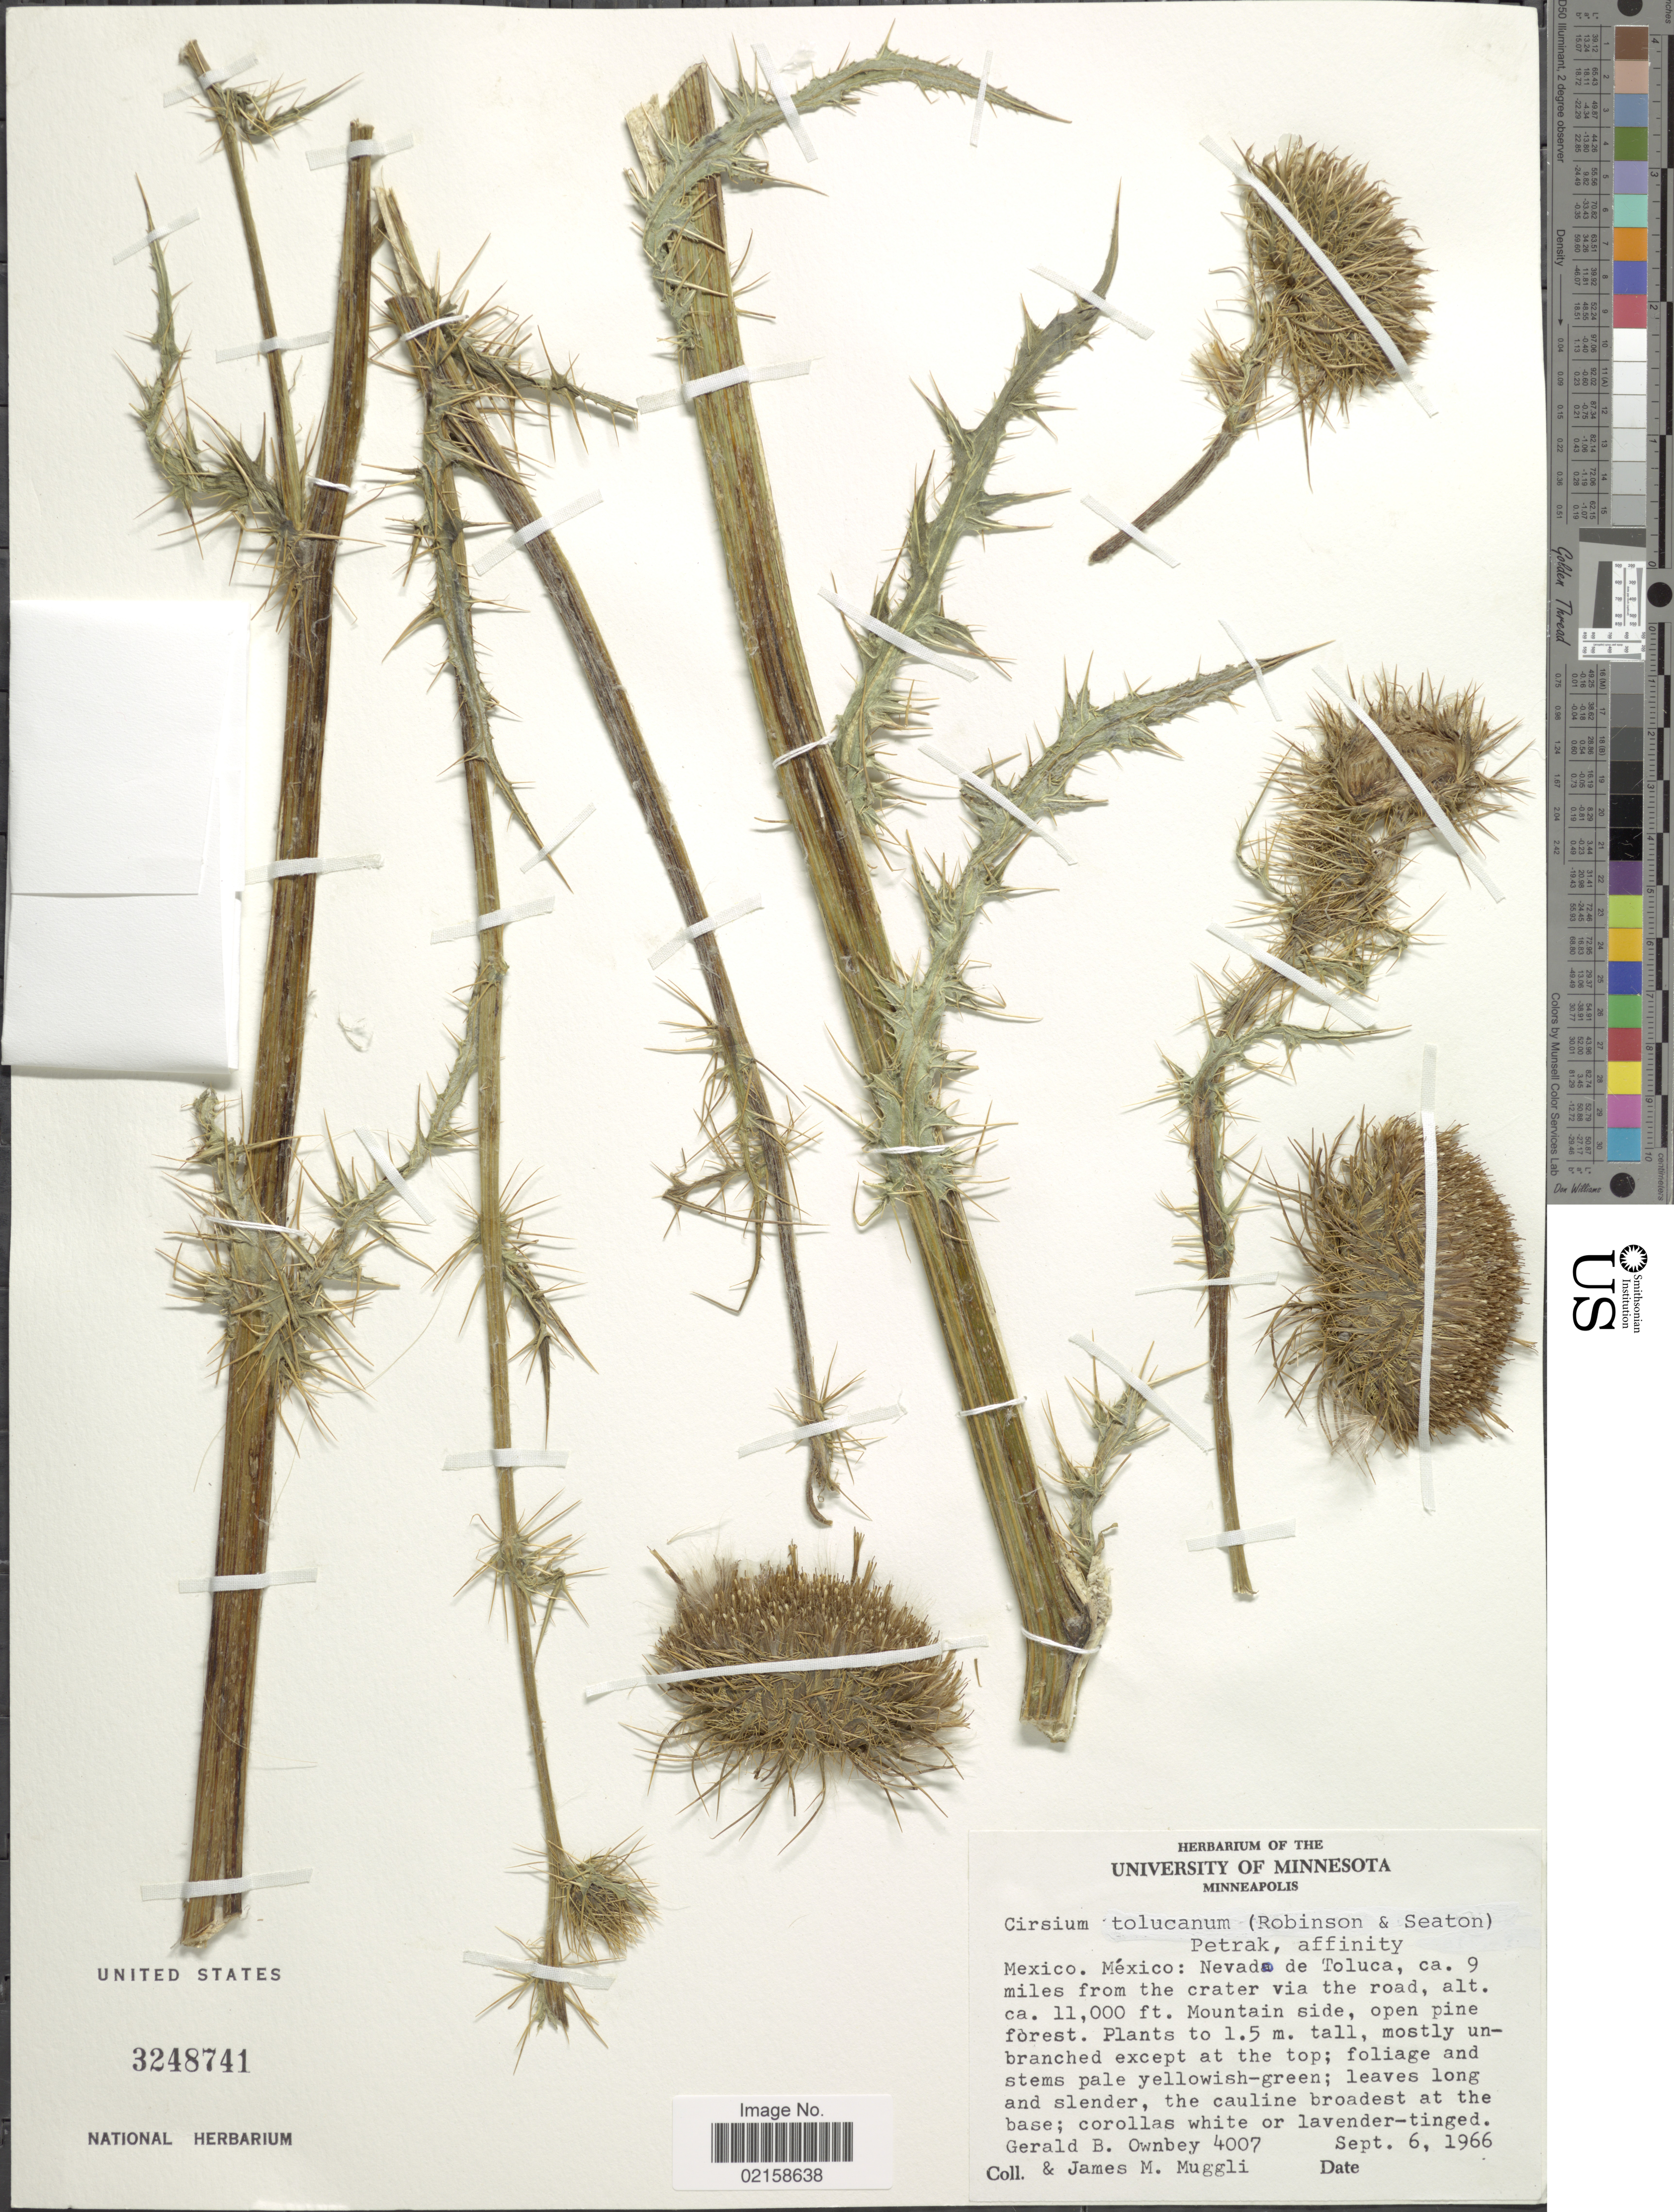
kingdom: Plantae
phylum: Tracheophyta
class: Magnoliopsida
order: Asterales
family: Asteraceae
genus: Cirsium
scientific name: Cirsium tolucanum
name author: (B.L. Rob. & Seaton) Petr.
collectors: G. B. Ownbey & J. Muggli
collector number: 4007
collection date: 1966-09-06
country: Mexico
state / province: México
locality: Nevada de Toluca, ca. 9 miles from the crater via the road, mountain side.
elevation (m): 3353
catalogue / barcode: US 3248741